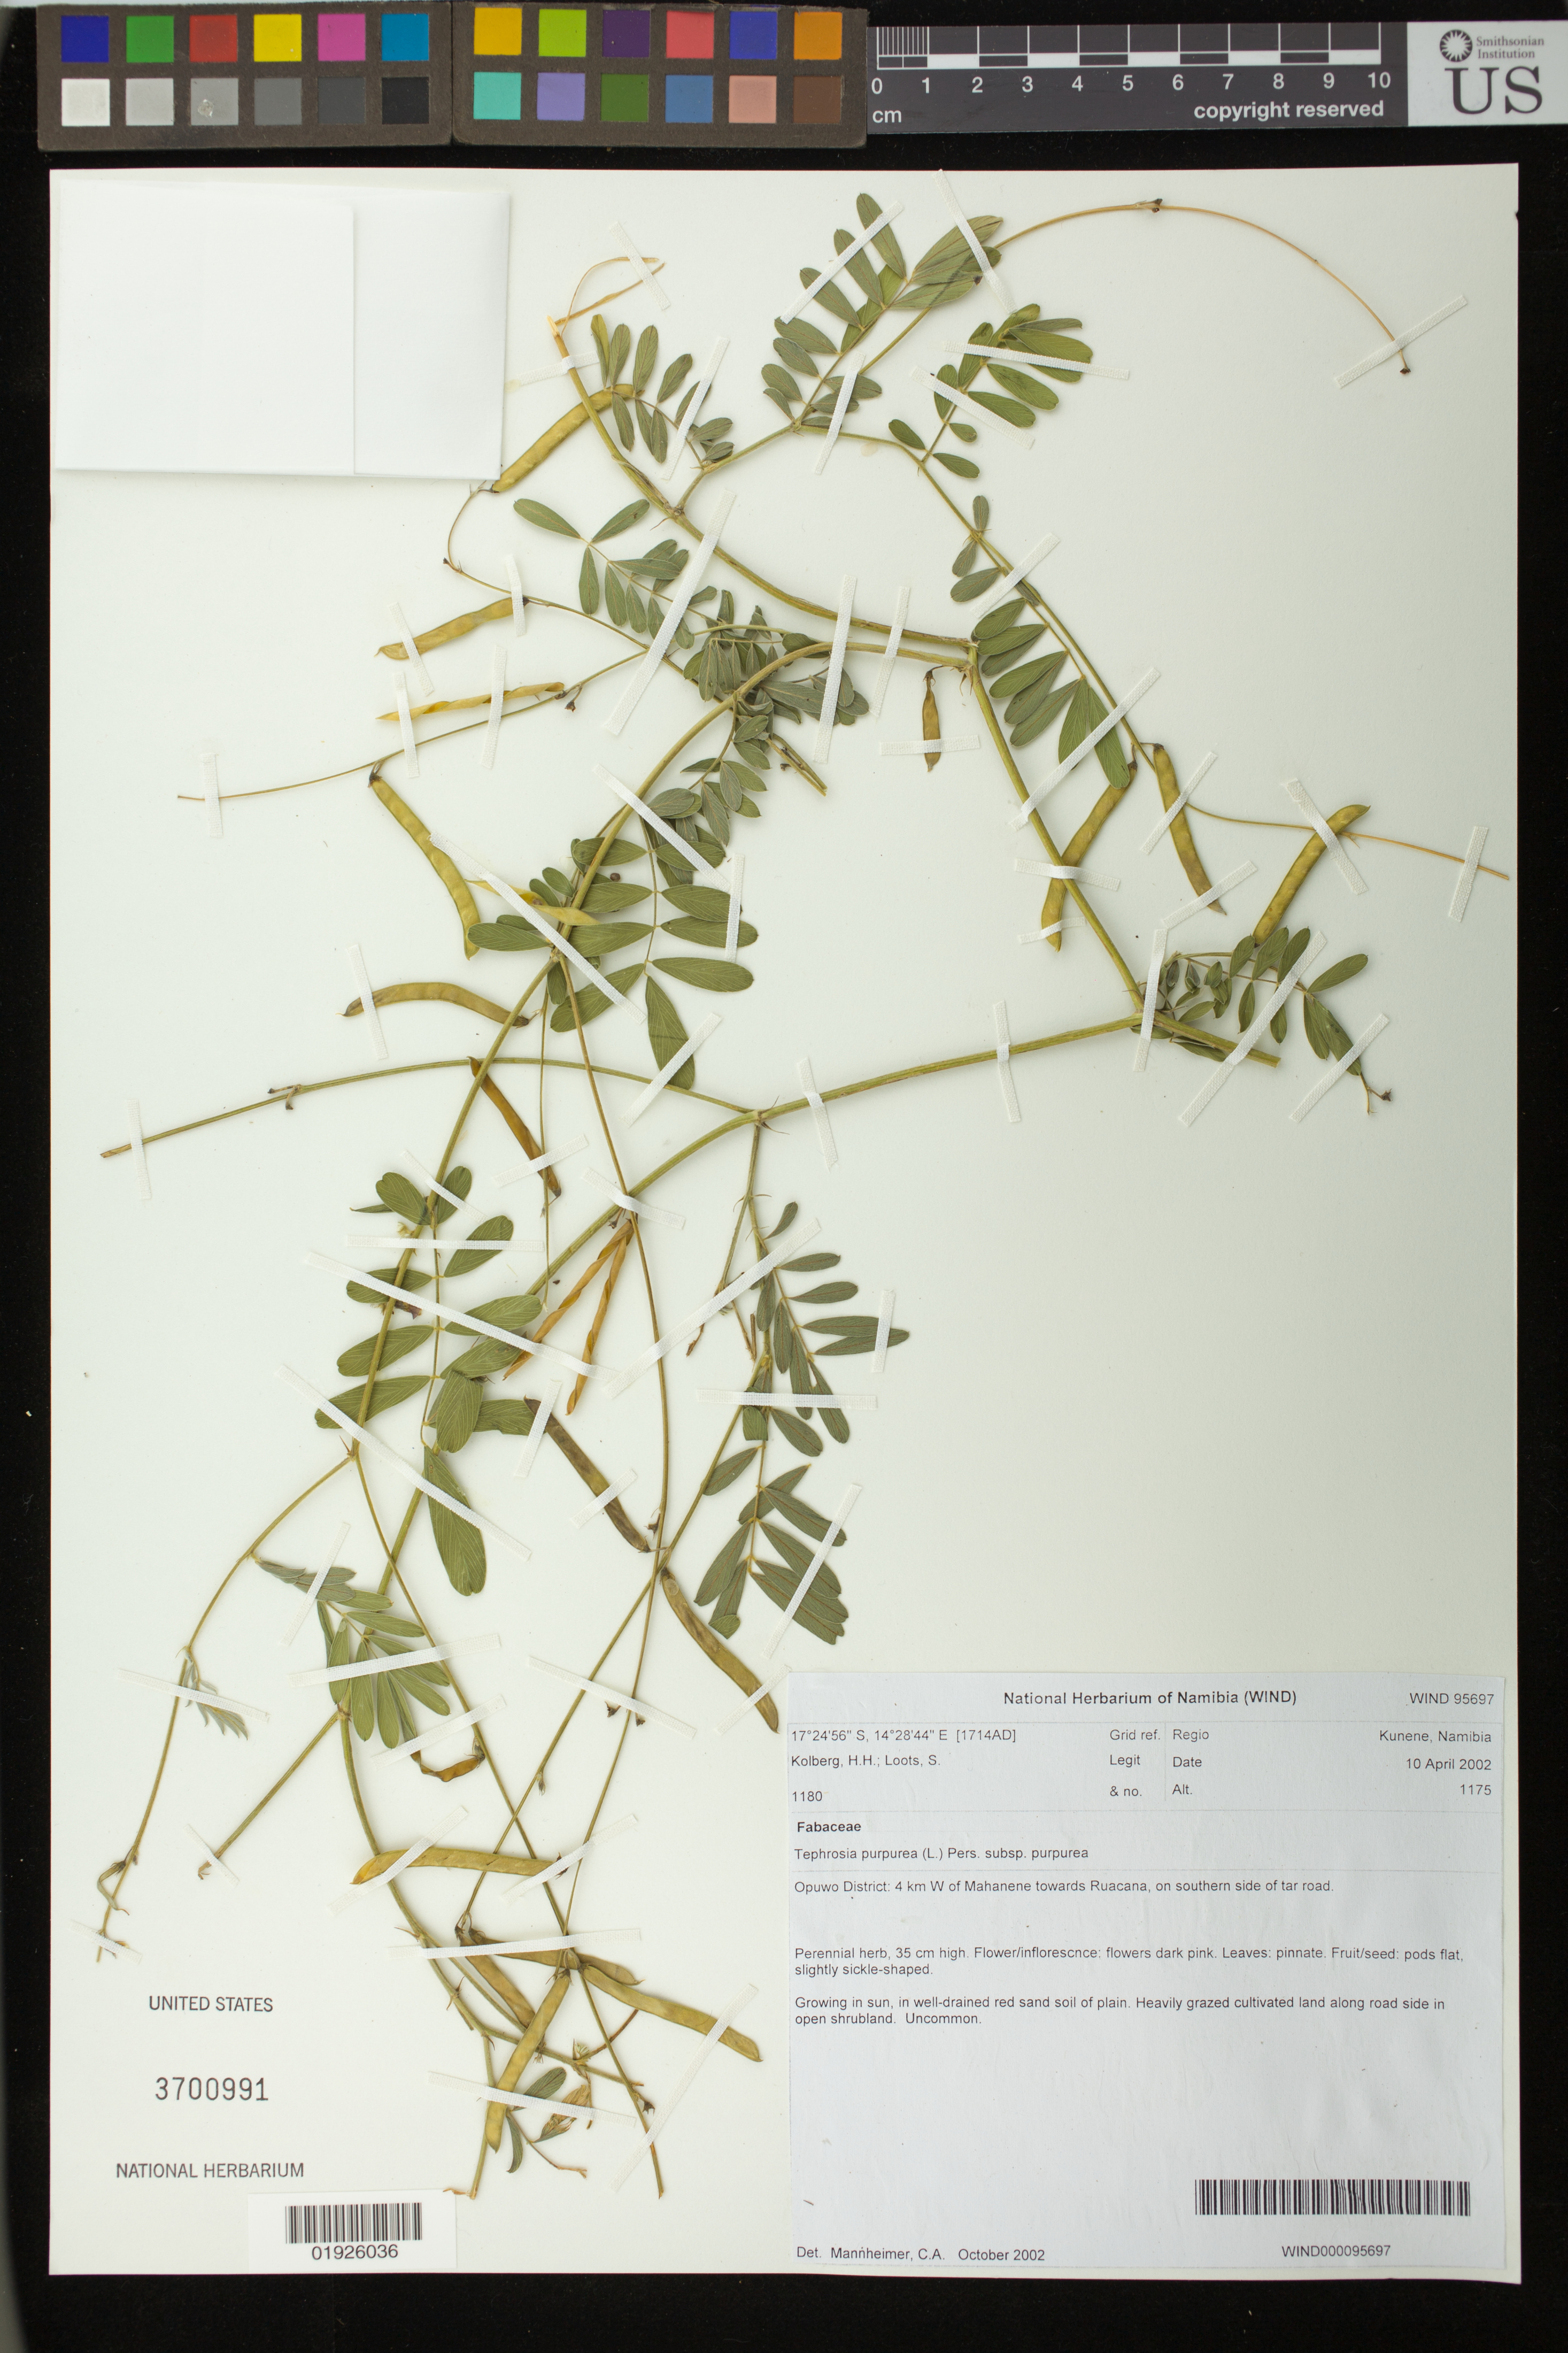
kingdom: Plantae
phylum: Tracheophyta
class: Magnoliopsida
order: Fabales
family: Fabaceae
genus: Tephrosia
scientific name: Tephrosia purpurea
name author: (L.) Pers.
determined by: Mannheimer, C. A.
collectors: H. H. Kolberg & S. Loots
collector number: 1180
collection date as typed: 10 April 2002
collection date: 2002-04-10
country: Namibia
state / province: Kunene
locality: Opuwo District: 4 km W of Mahanene towards Ruacana, on southern side of tar road.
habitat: Growing in sun, in well-drained red sand soil of plain. Heavily grazed cultivated land along road side in open shrubland.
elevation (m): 1175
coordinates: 17 24 56 S, 14 28 44 E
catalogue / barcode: US 3700991